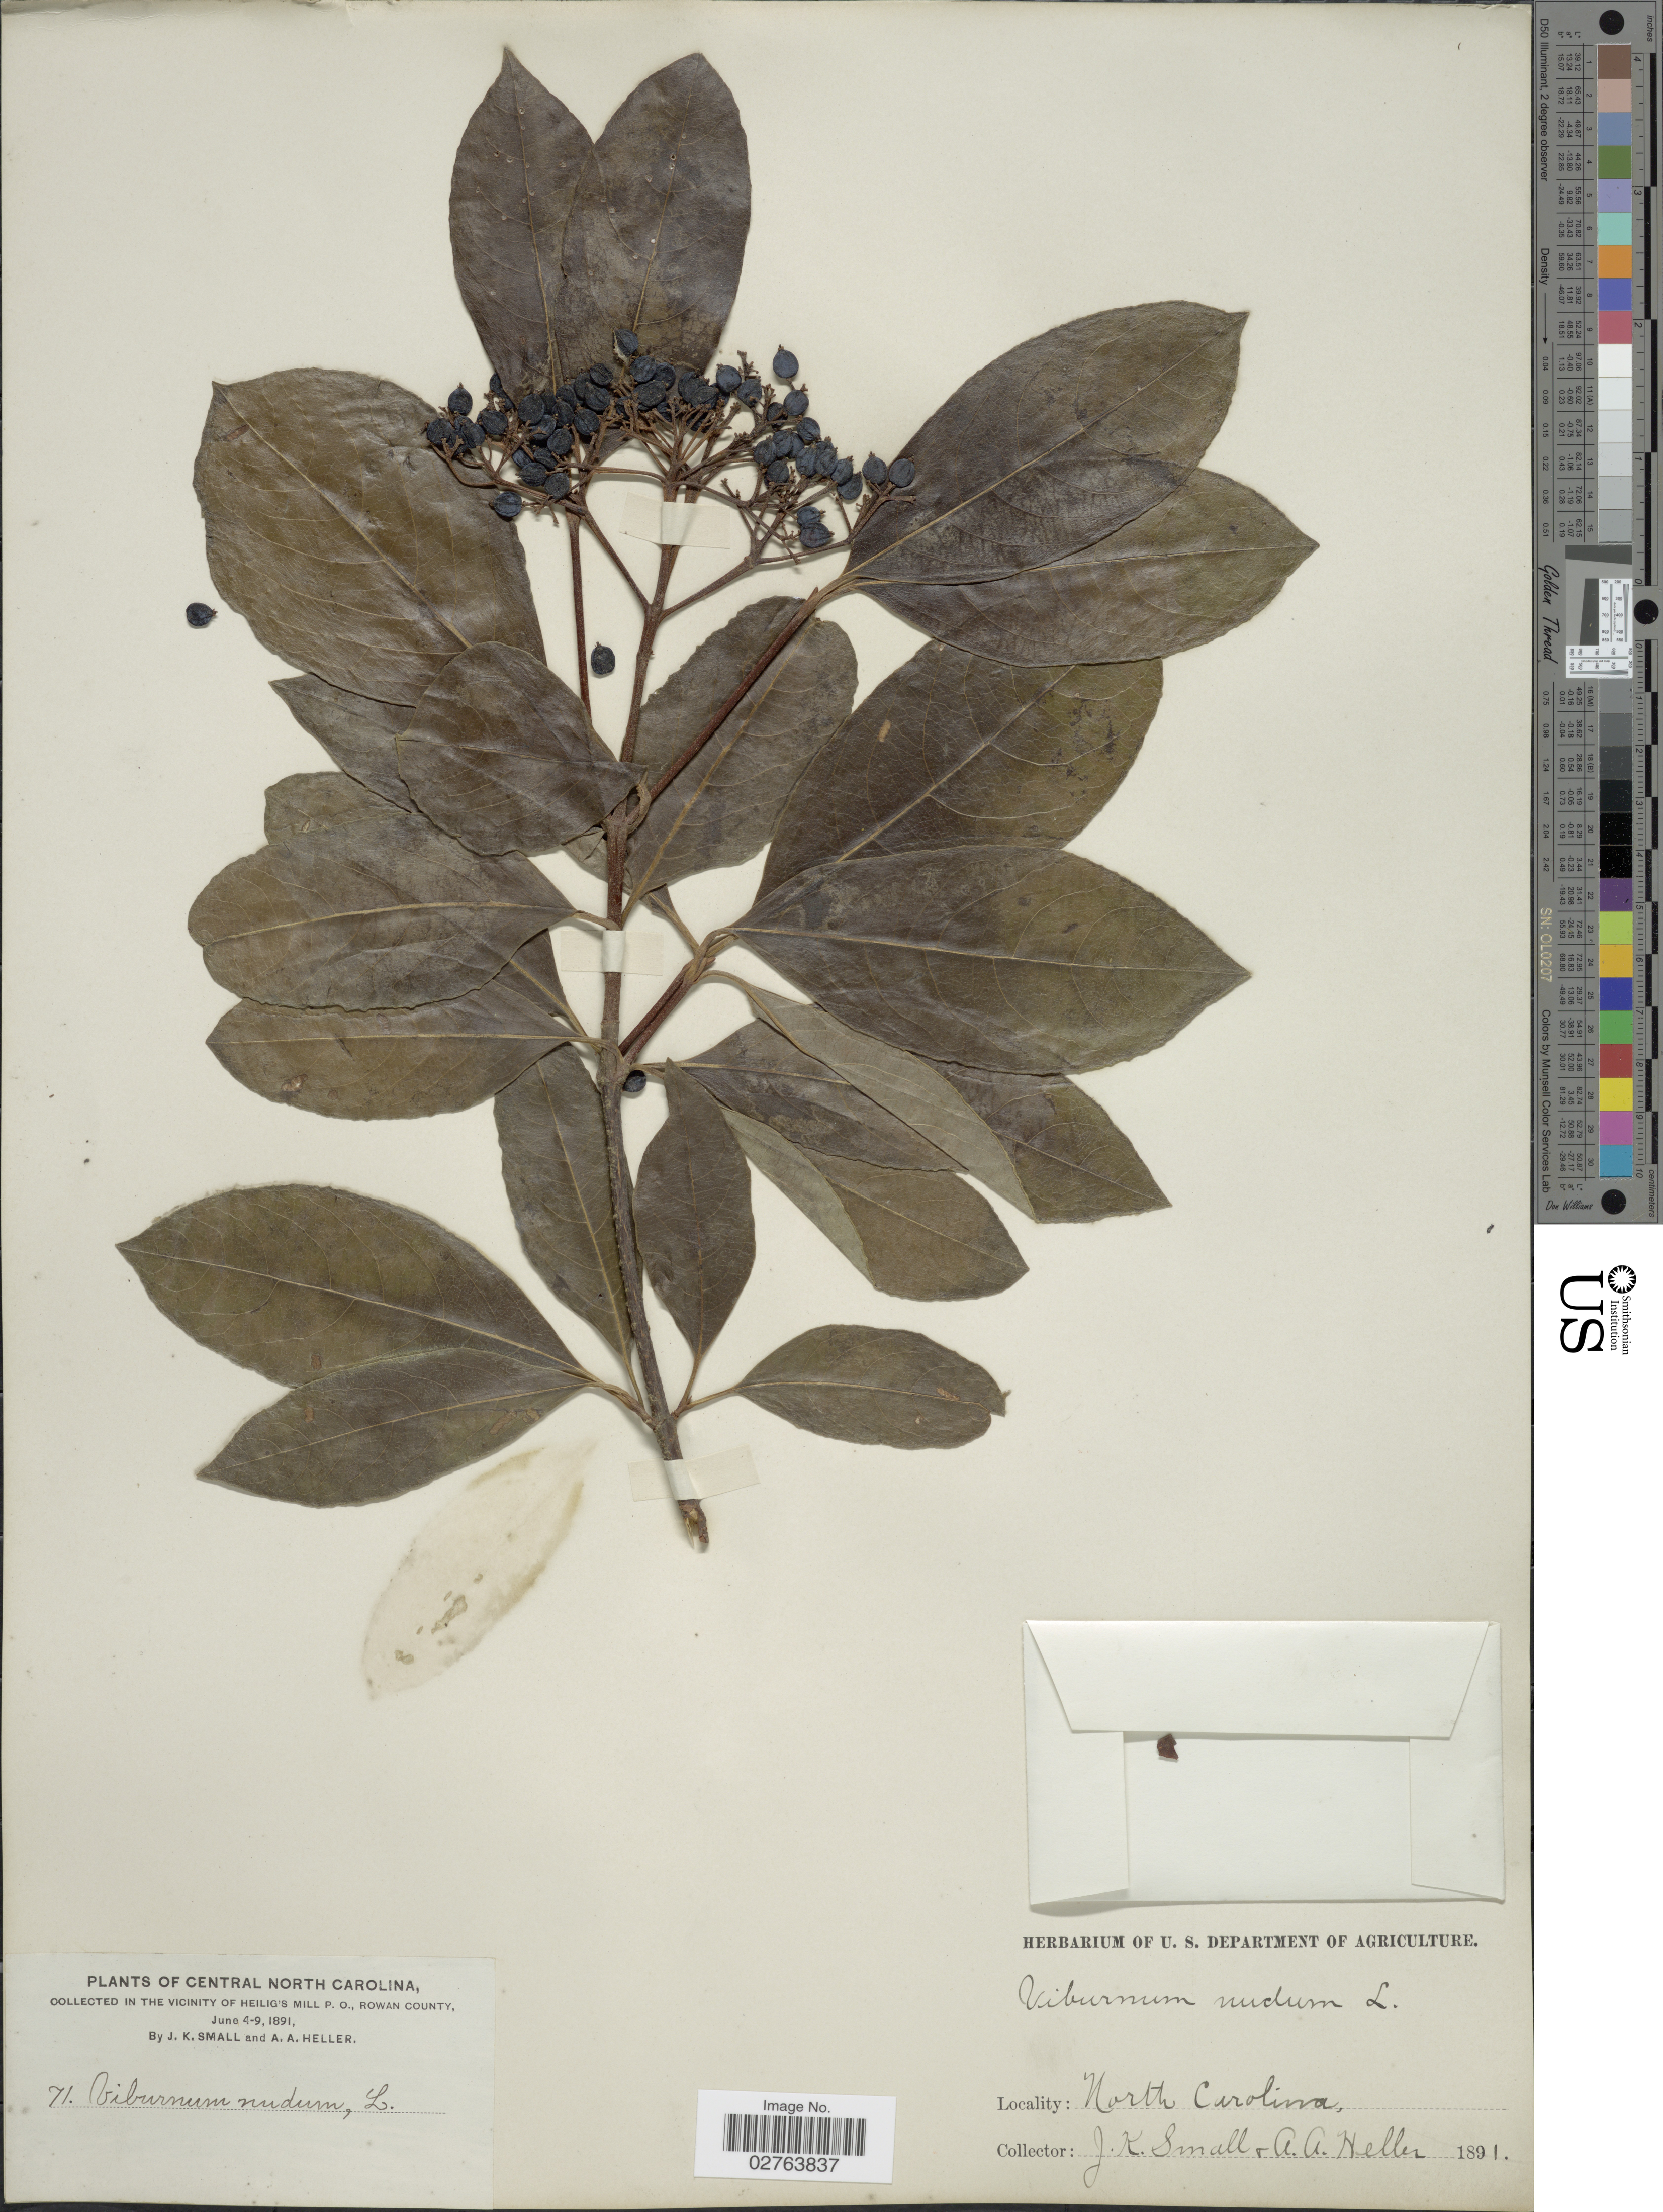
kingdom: Plantae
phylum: Tracheophyta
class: Magnoliopsida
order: Dipsacales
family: Viburnaceae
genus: Viburnum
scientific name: Viburnum nudum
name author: L.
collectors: J. K. Small & A. A. Heller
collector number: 71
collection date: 1891-06-04/1891-06-09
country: United States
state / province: North Carolina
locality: Central North Carolina. In the vicinity of Heilig's Mill P.O., Rowan County.